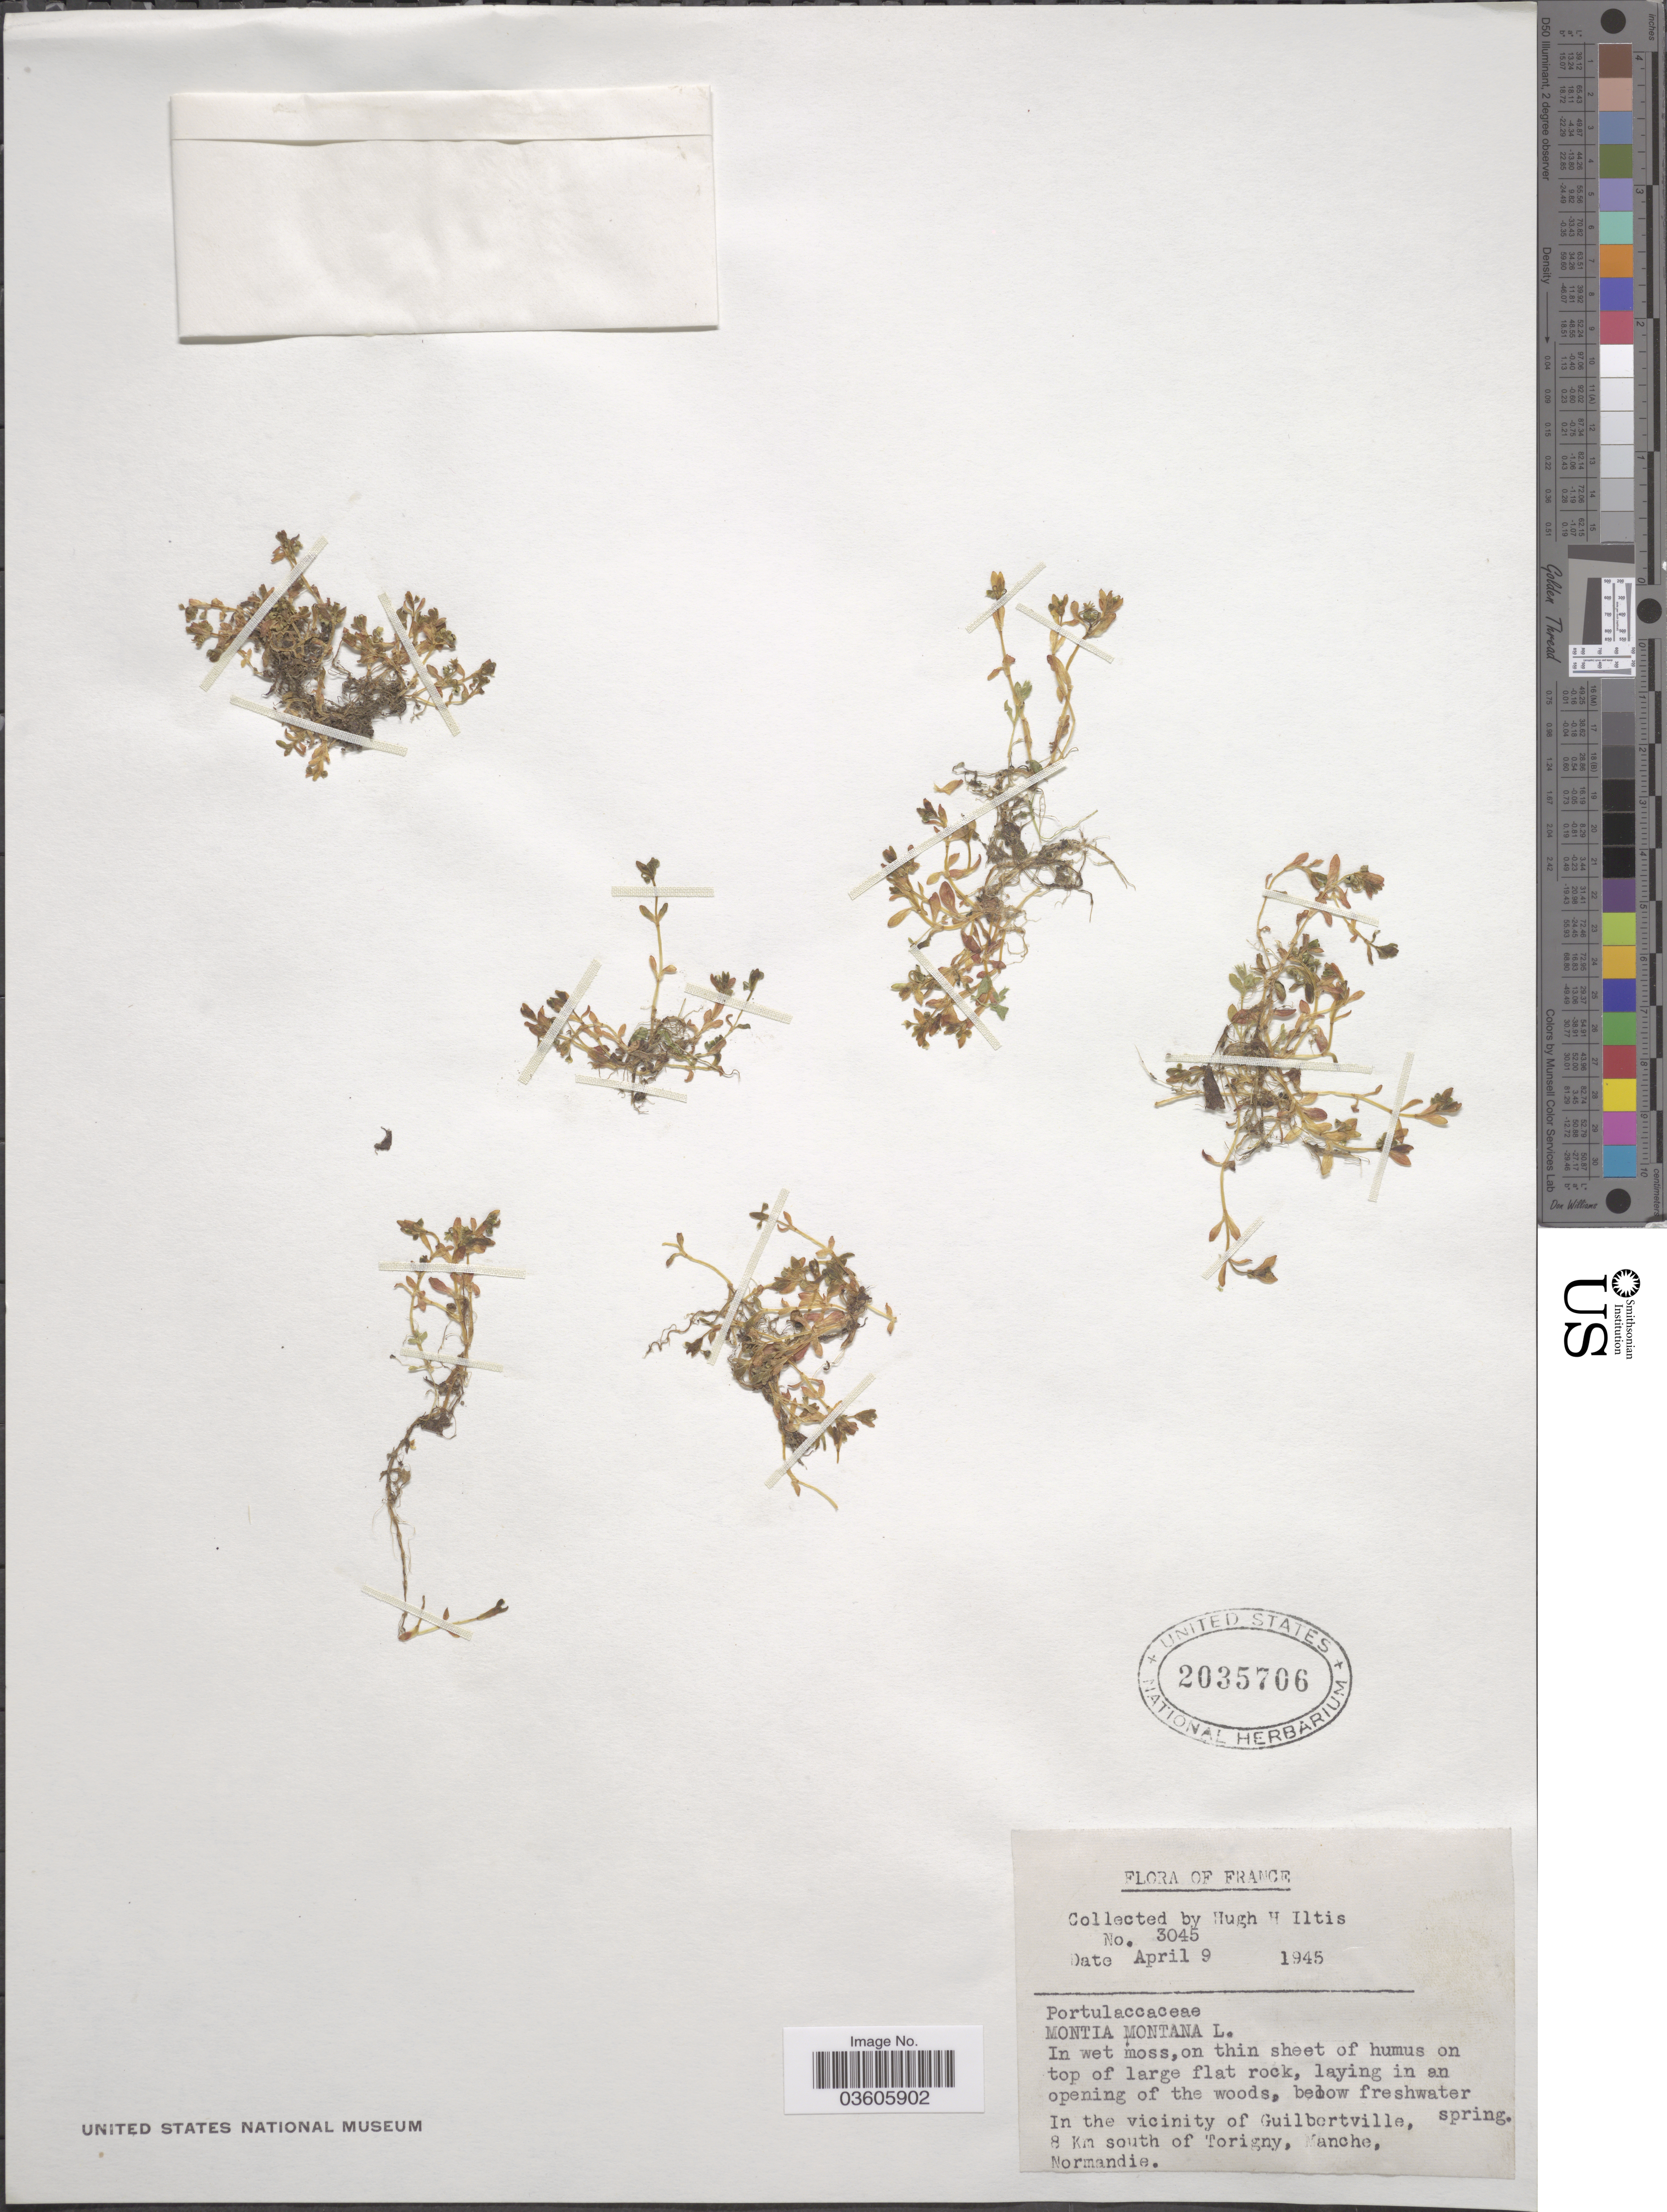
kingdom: Plantae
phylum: Tracheophyta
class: Magnoliopsida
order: Caryophyllales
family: Montiaceae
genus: Montia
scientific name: Montia fontana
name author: L.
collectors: H. Iltis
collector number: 3045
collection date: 1945-04-09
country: France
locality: In the vicinity of Guilbertville, spring. 8 Km south of Torigny, Manche, Normandie.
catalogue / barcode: US 2035706